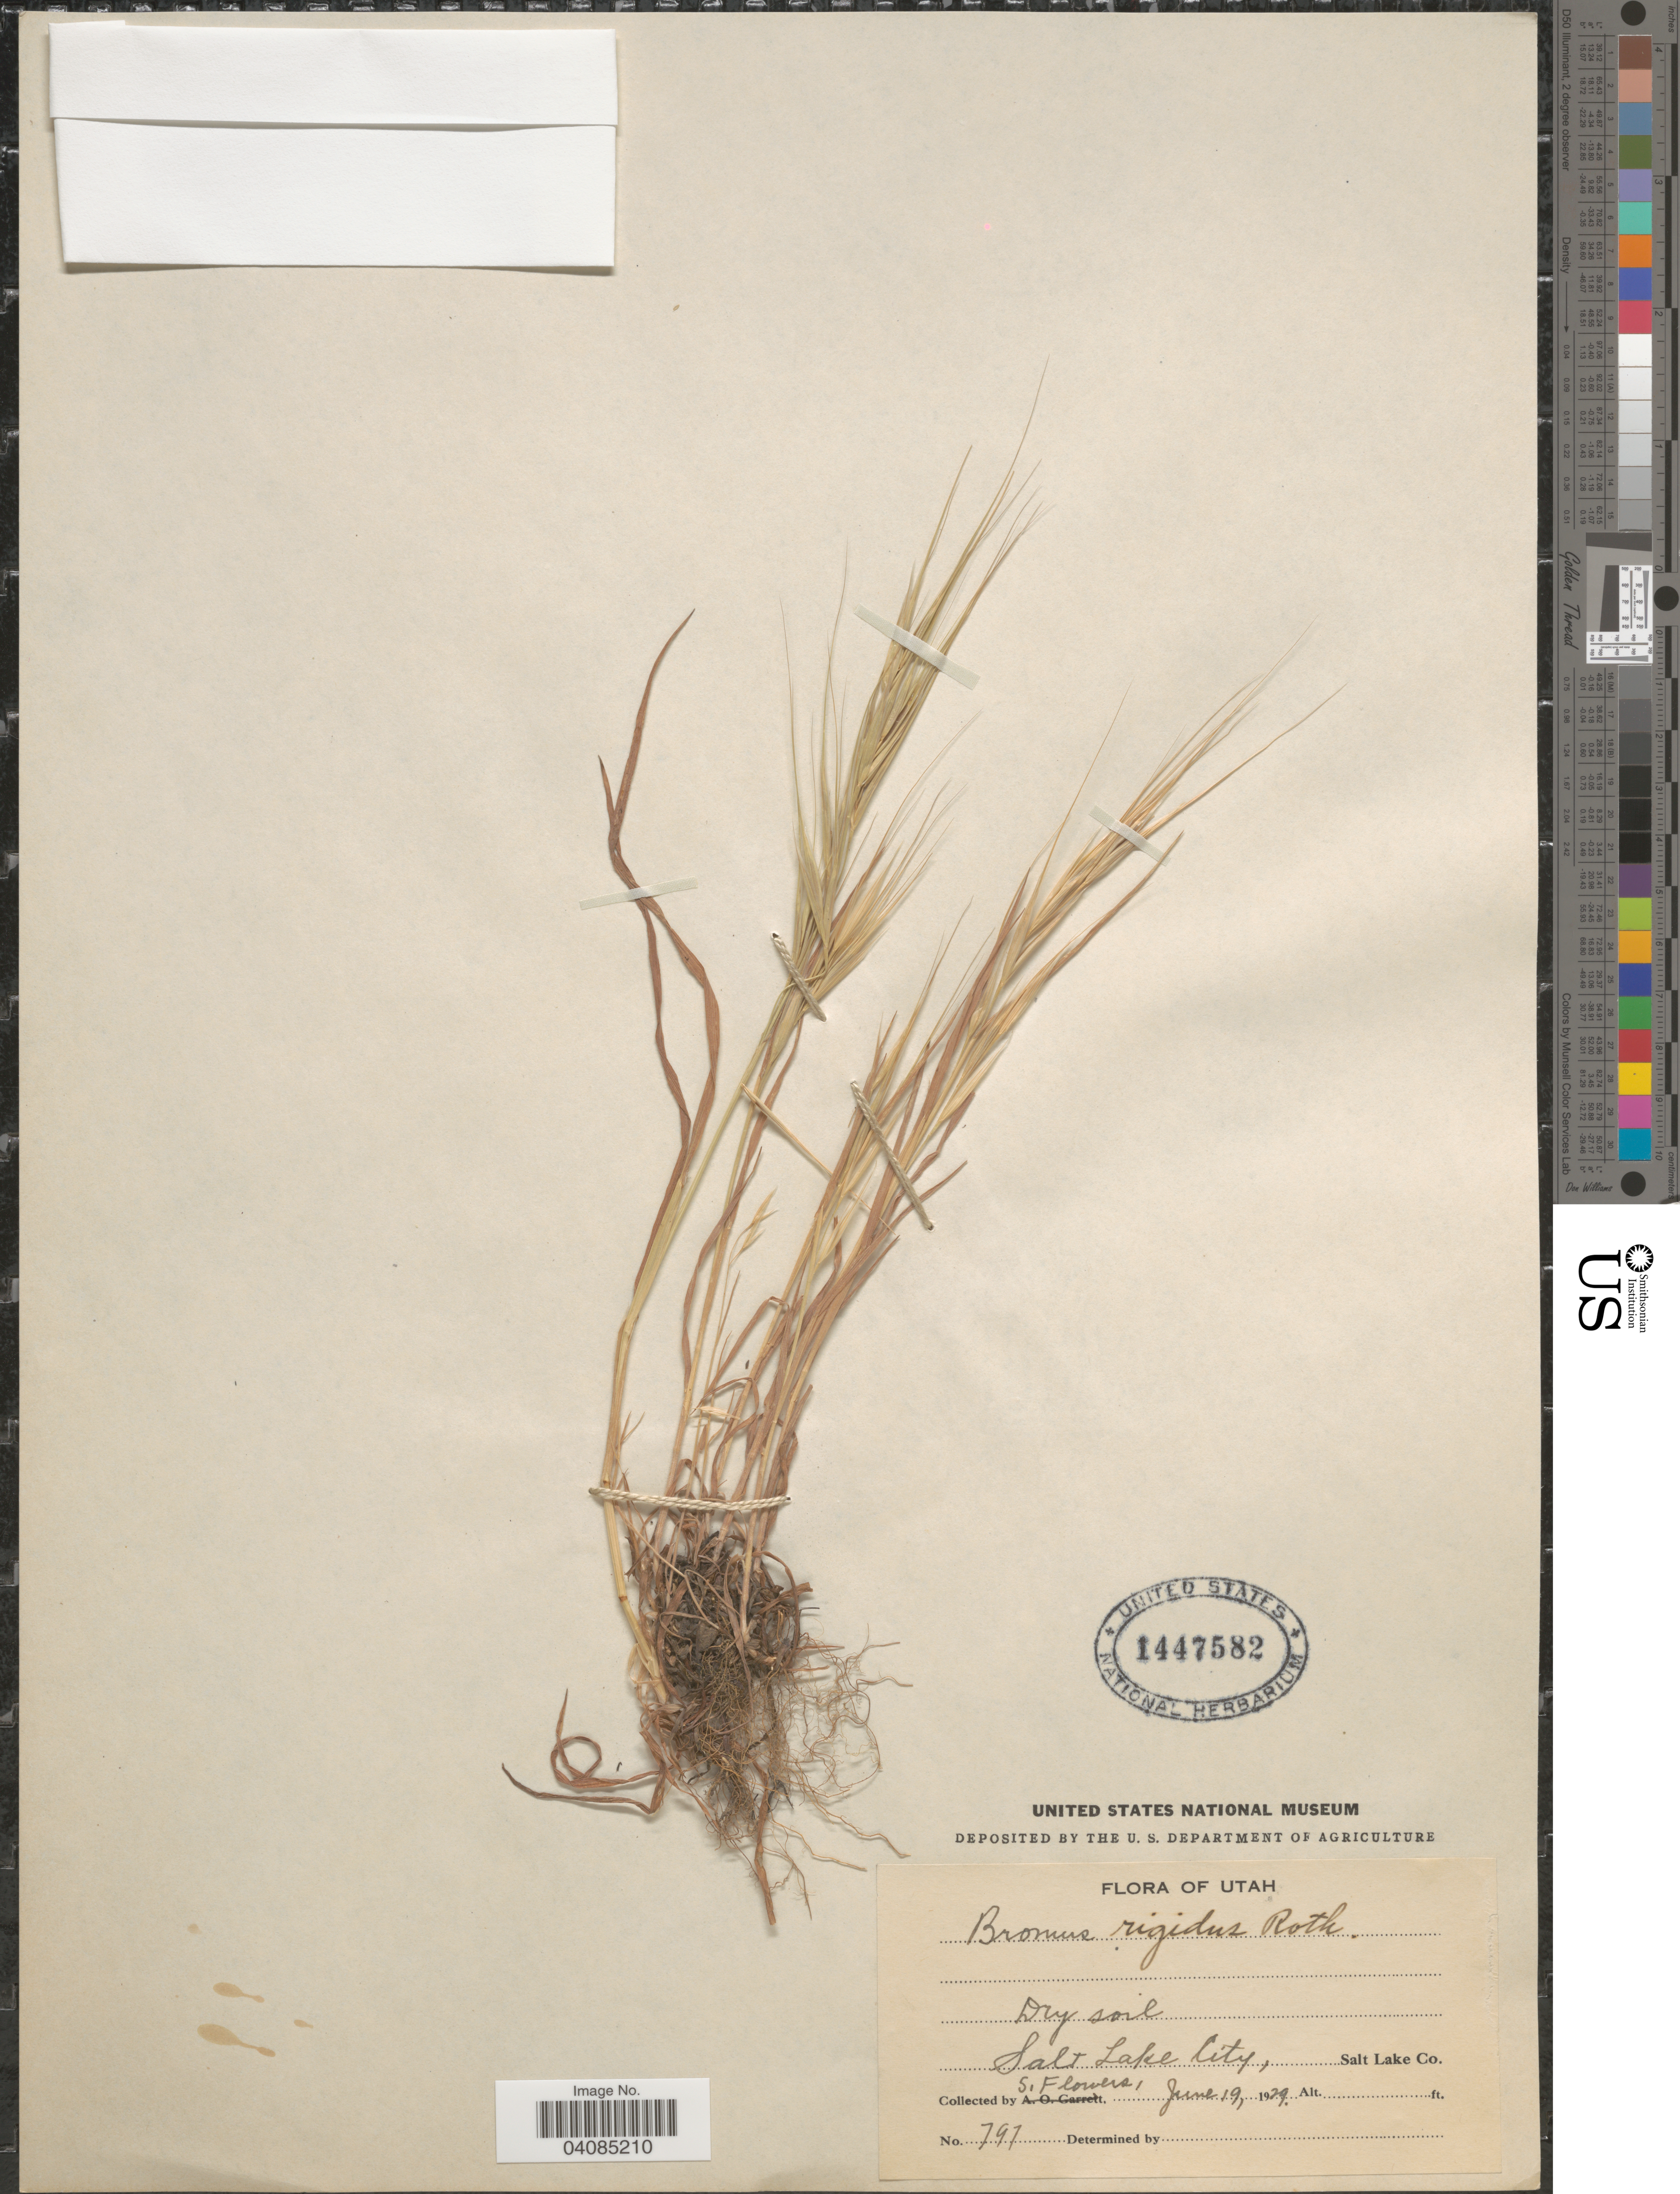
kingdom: Plantae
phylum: Tracheophyta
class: Liliopsida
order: Poales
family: Poaceae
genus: Bromus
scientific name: Bromus rigidus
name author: Roth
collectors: S. Flowers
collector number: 797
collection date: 1929-06-19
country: United States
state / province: Utah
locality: Dry soil. Salt Lake City, Salt Lake Co.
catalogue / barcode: US 1447582